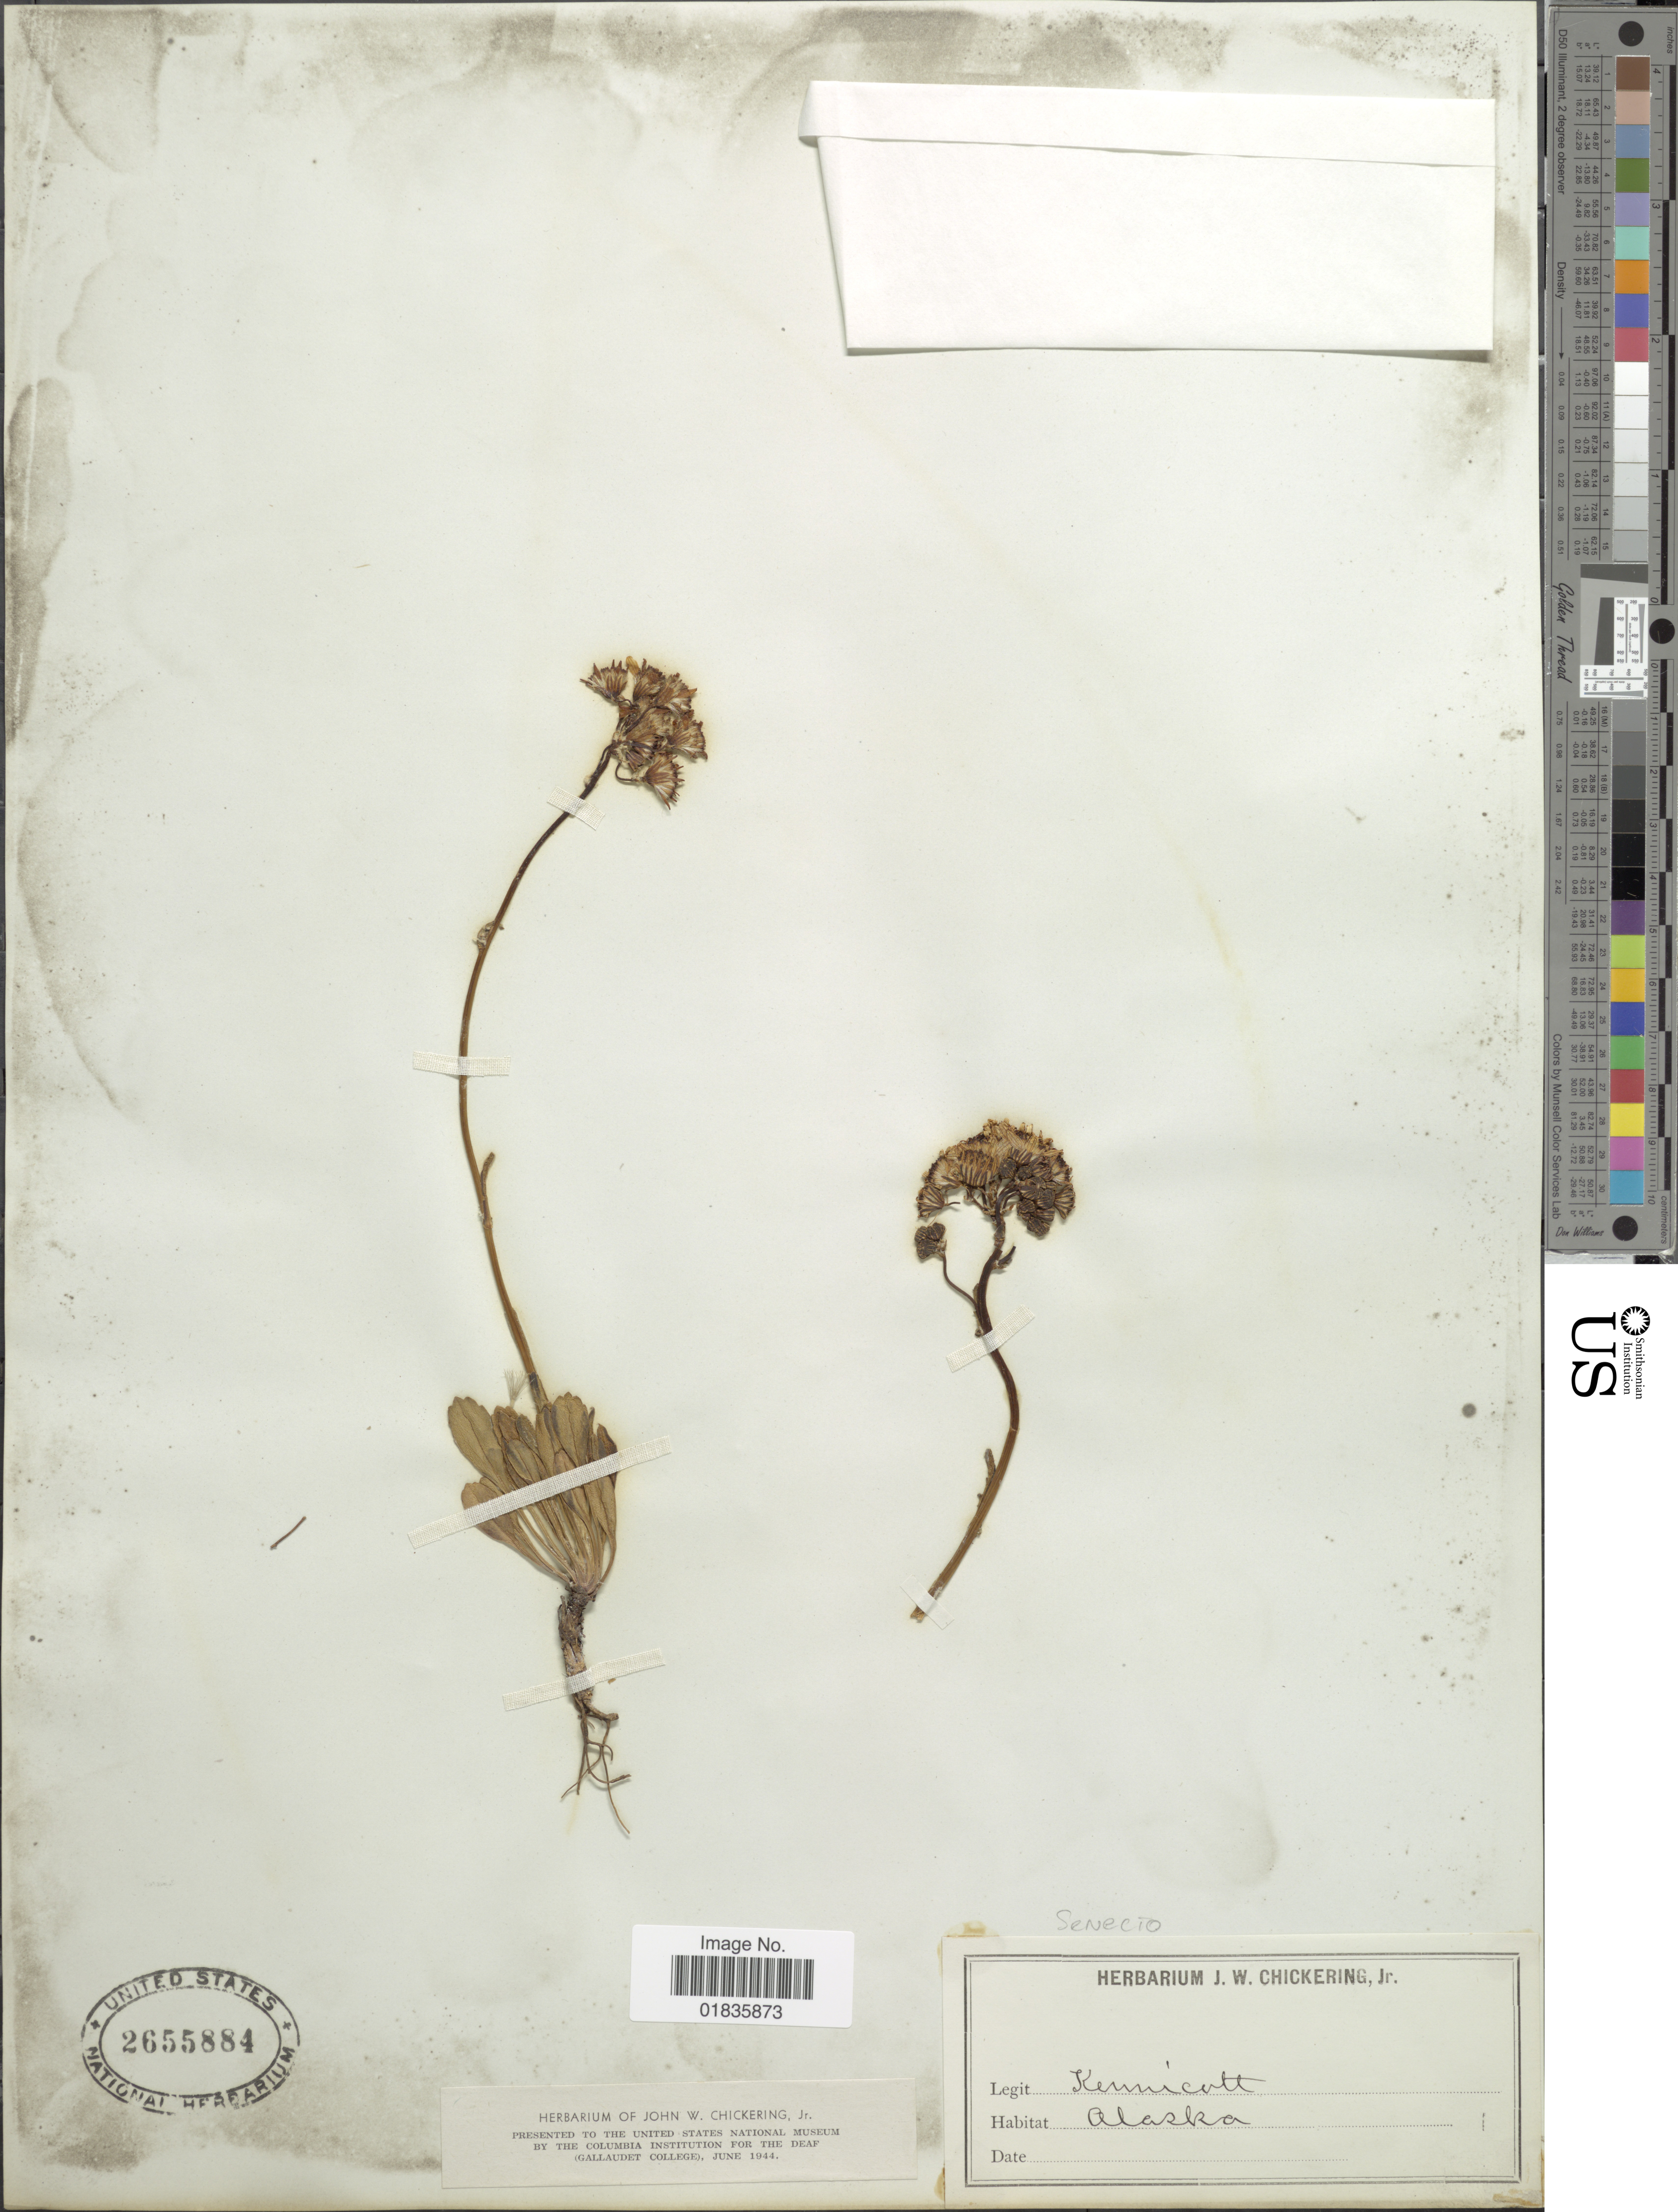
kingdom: Plantae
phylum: Tracheophyta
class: Magnoliopsida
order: Asterales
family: Asteraceae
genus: Senecio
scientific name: Senecio sp.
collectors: R. Kennicott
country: United States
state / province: Alaska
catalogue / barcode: US 2655884